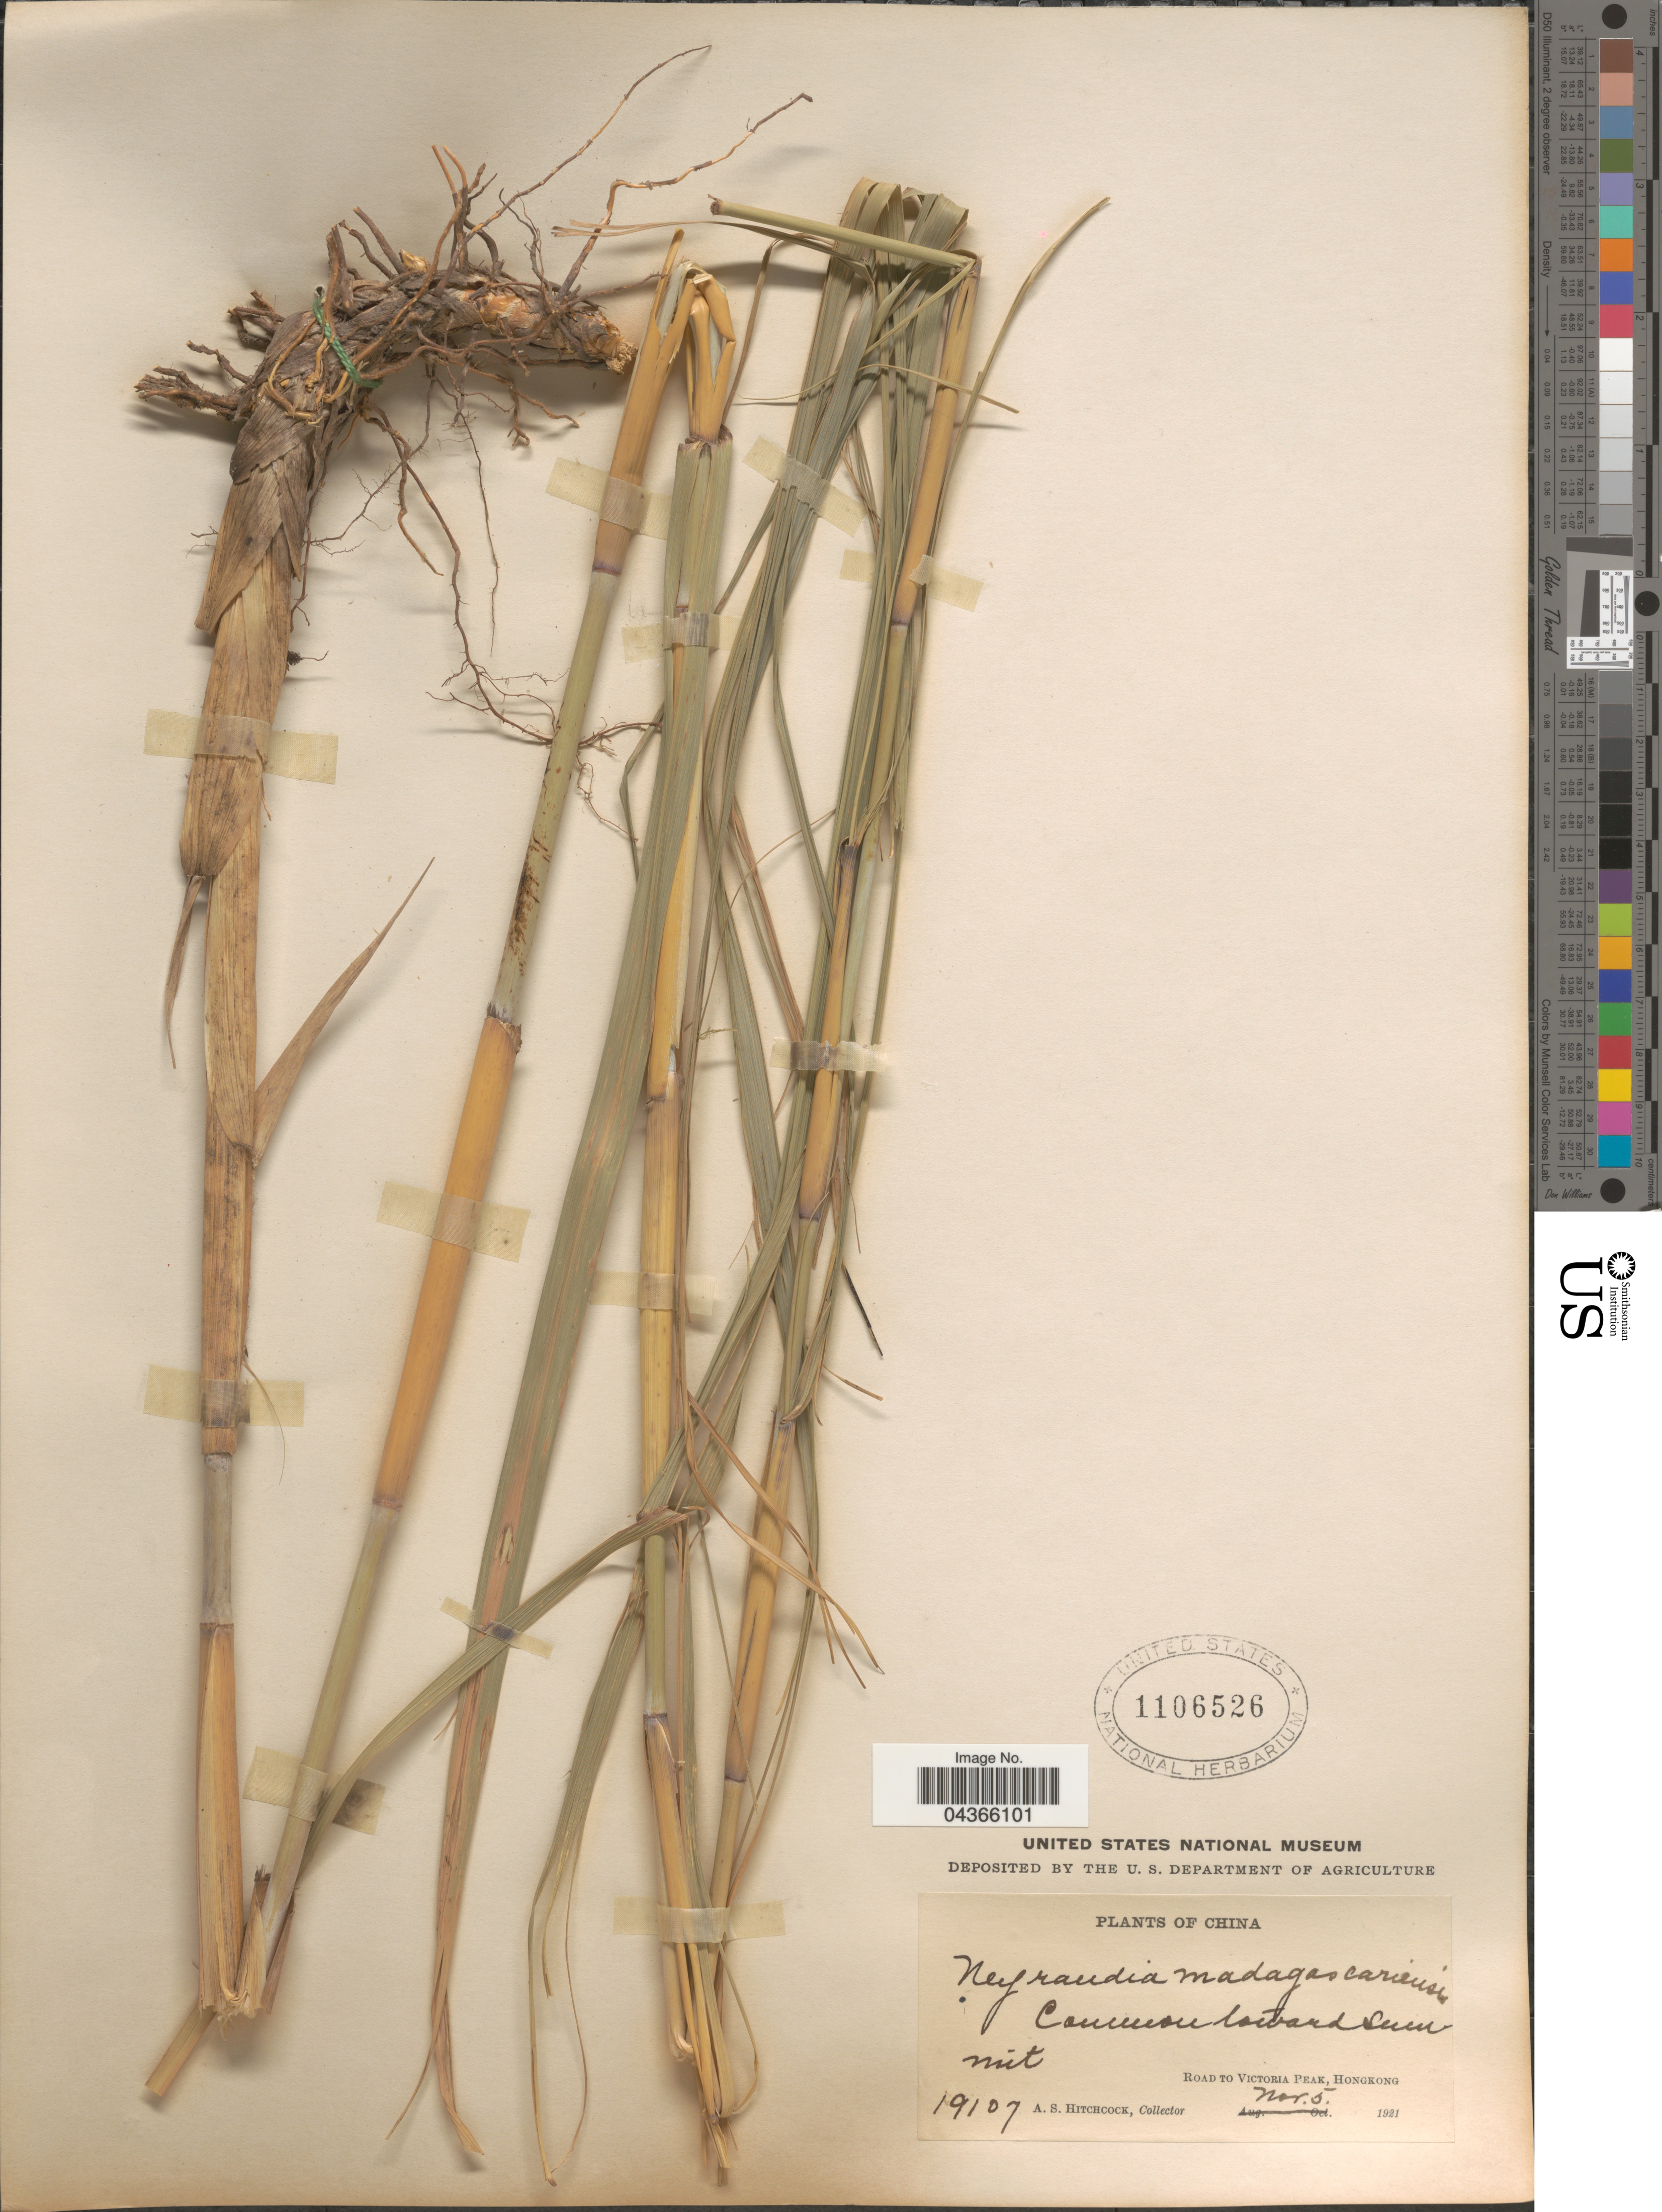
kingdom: Plantae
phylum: Tracheophyta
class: Liliopsida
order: Poales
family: Poaceae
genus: Neyraudia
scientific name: Neyraudia arundinacea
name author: (L.) Henr.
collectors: A. S. Hitchcock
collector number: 19107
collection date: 1921-11-05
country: China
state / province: Hong Kong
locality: Toward summit. Road to Victoria Peak.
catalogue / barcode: US 1106526